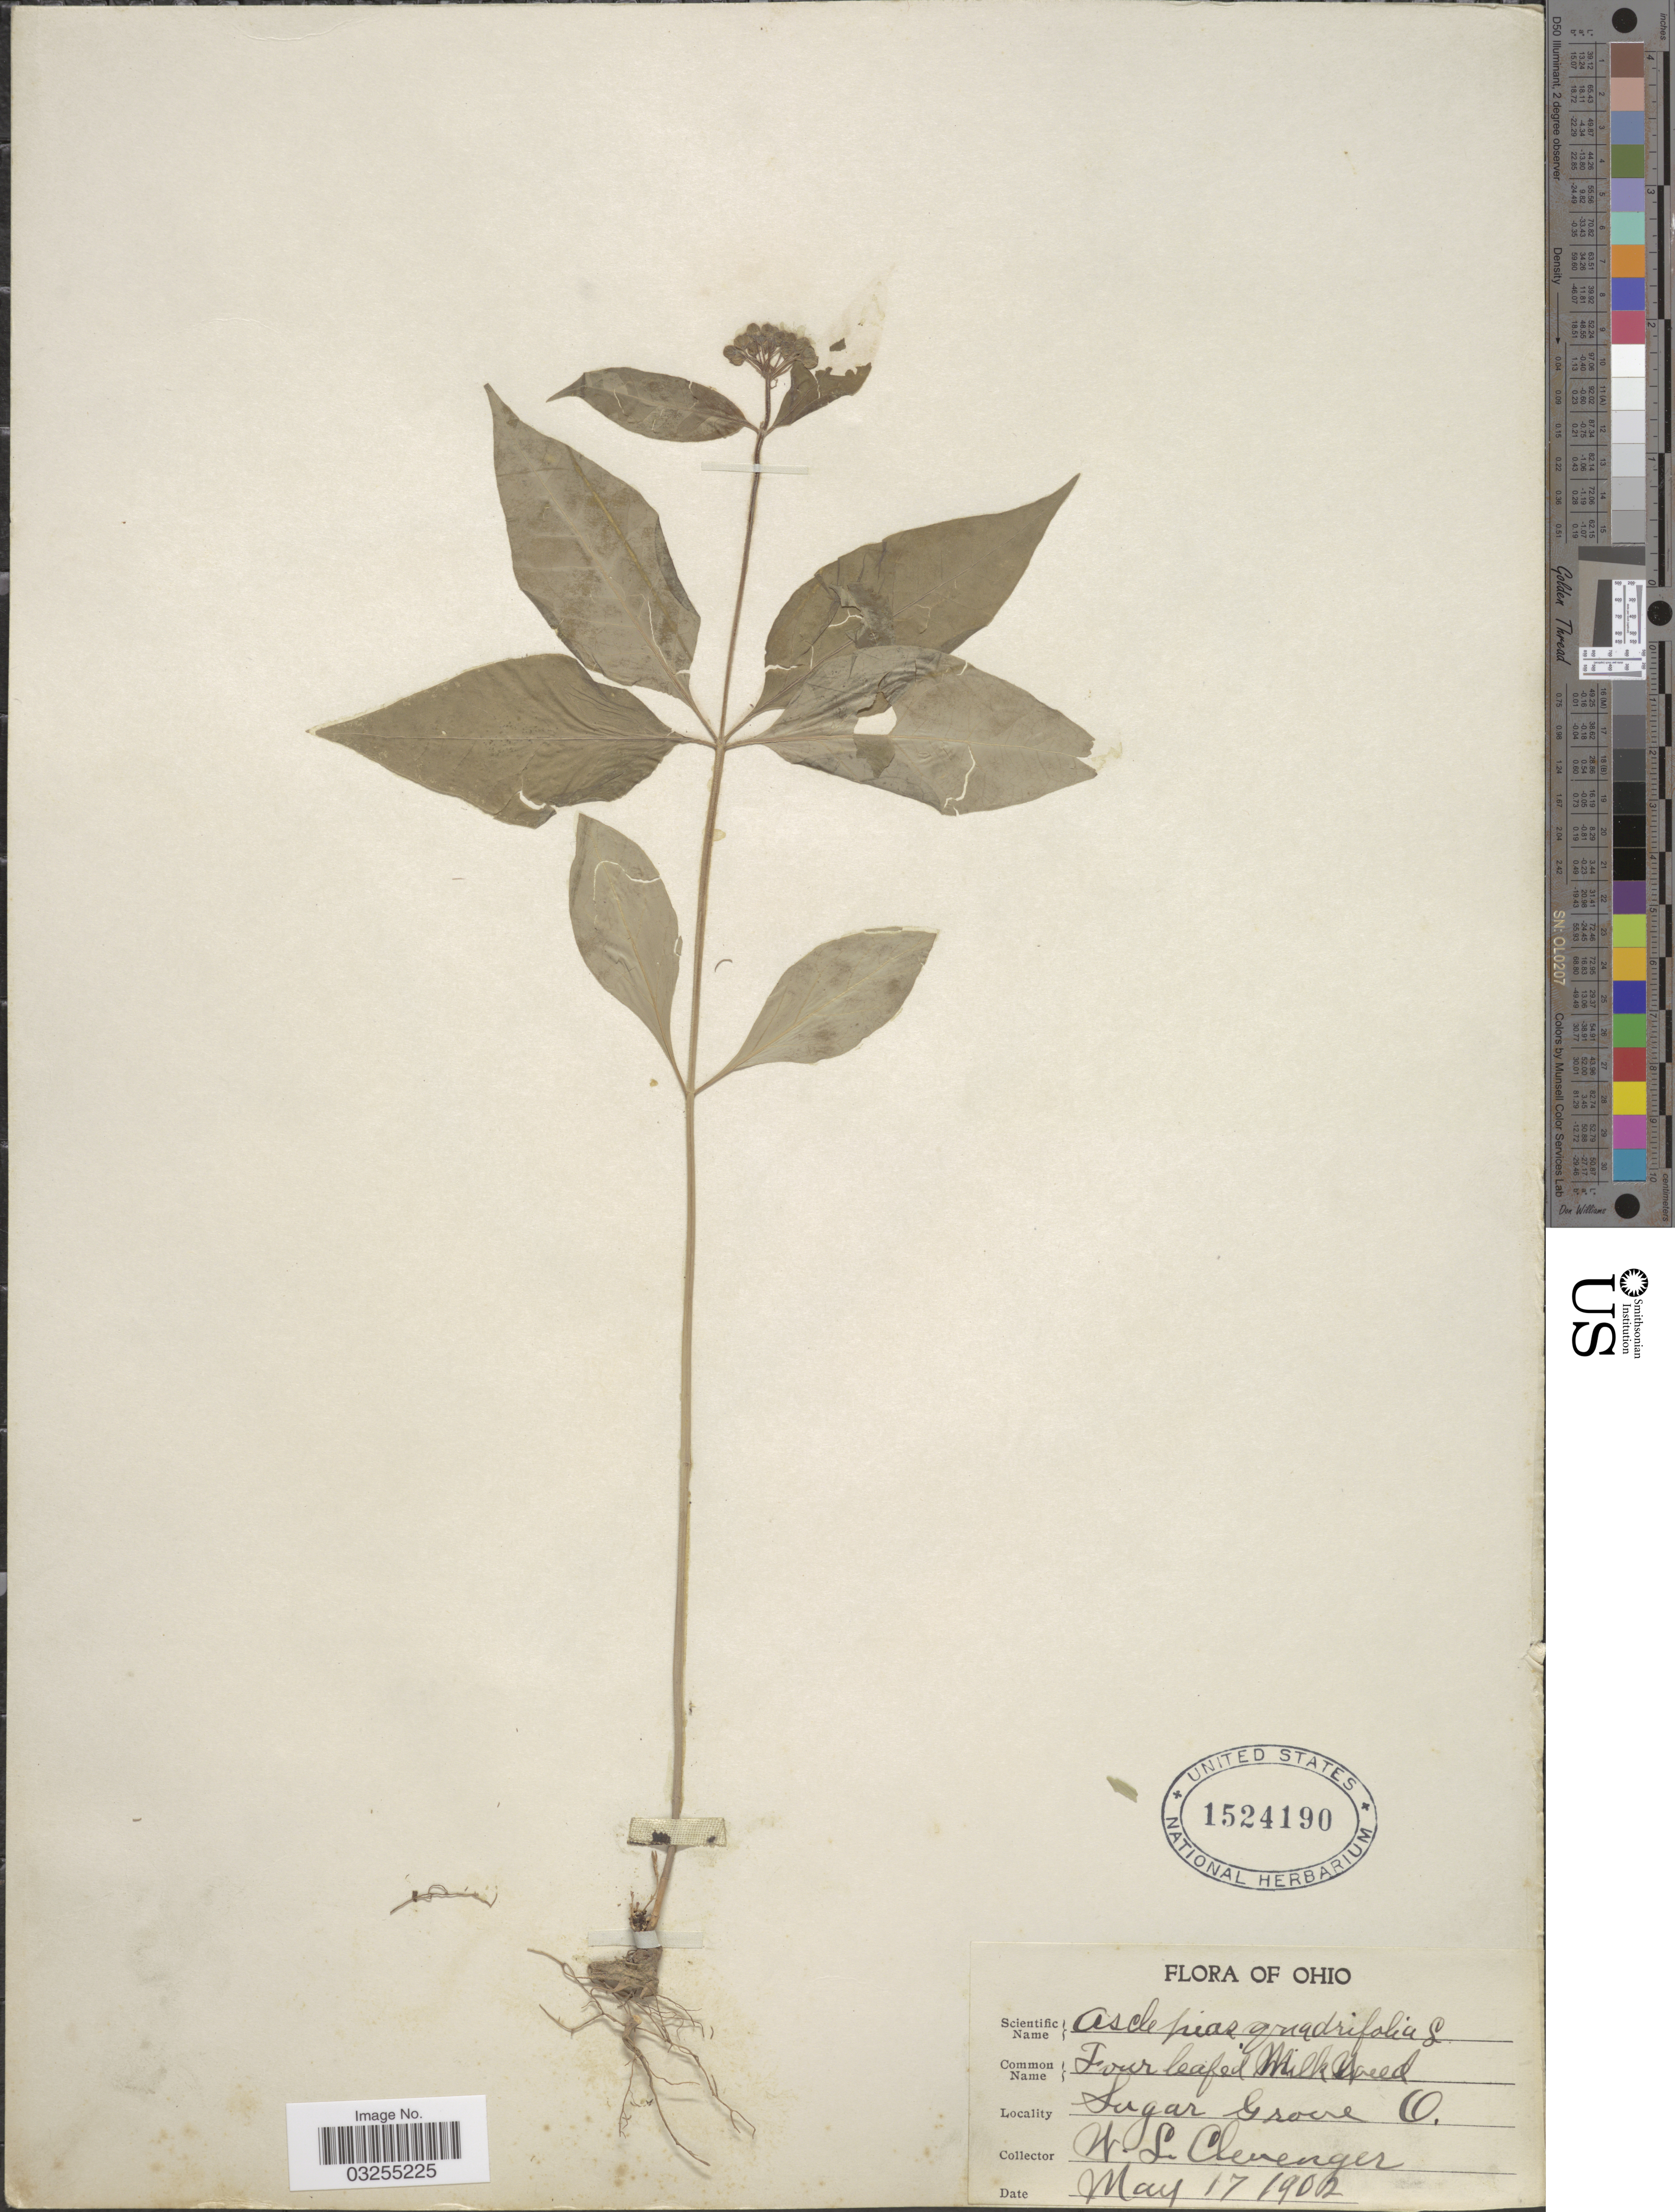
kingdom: Plantae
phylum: Tracheophyta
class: Magnoliopsida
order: Gentianales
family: Apocynaceae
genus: Asclepias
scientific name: Asclepias quadrifolia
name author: Jacq.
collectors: W. Clevenger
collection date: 1902-05-17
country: United States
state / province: Ohio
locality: Sugar Grove.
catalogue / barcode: US 1524190